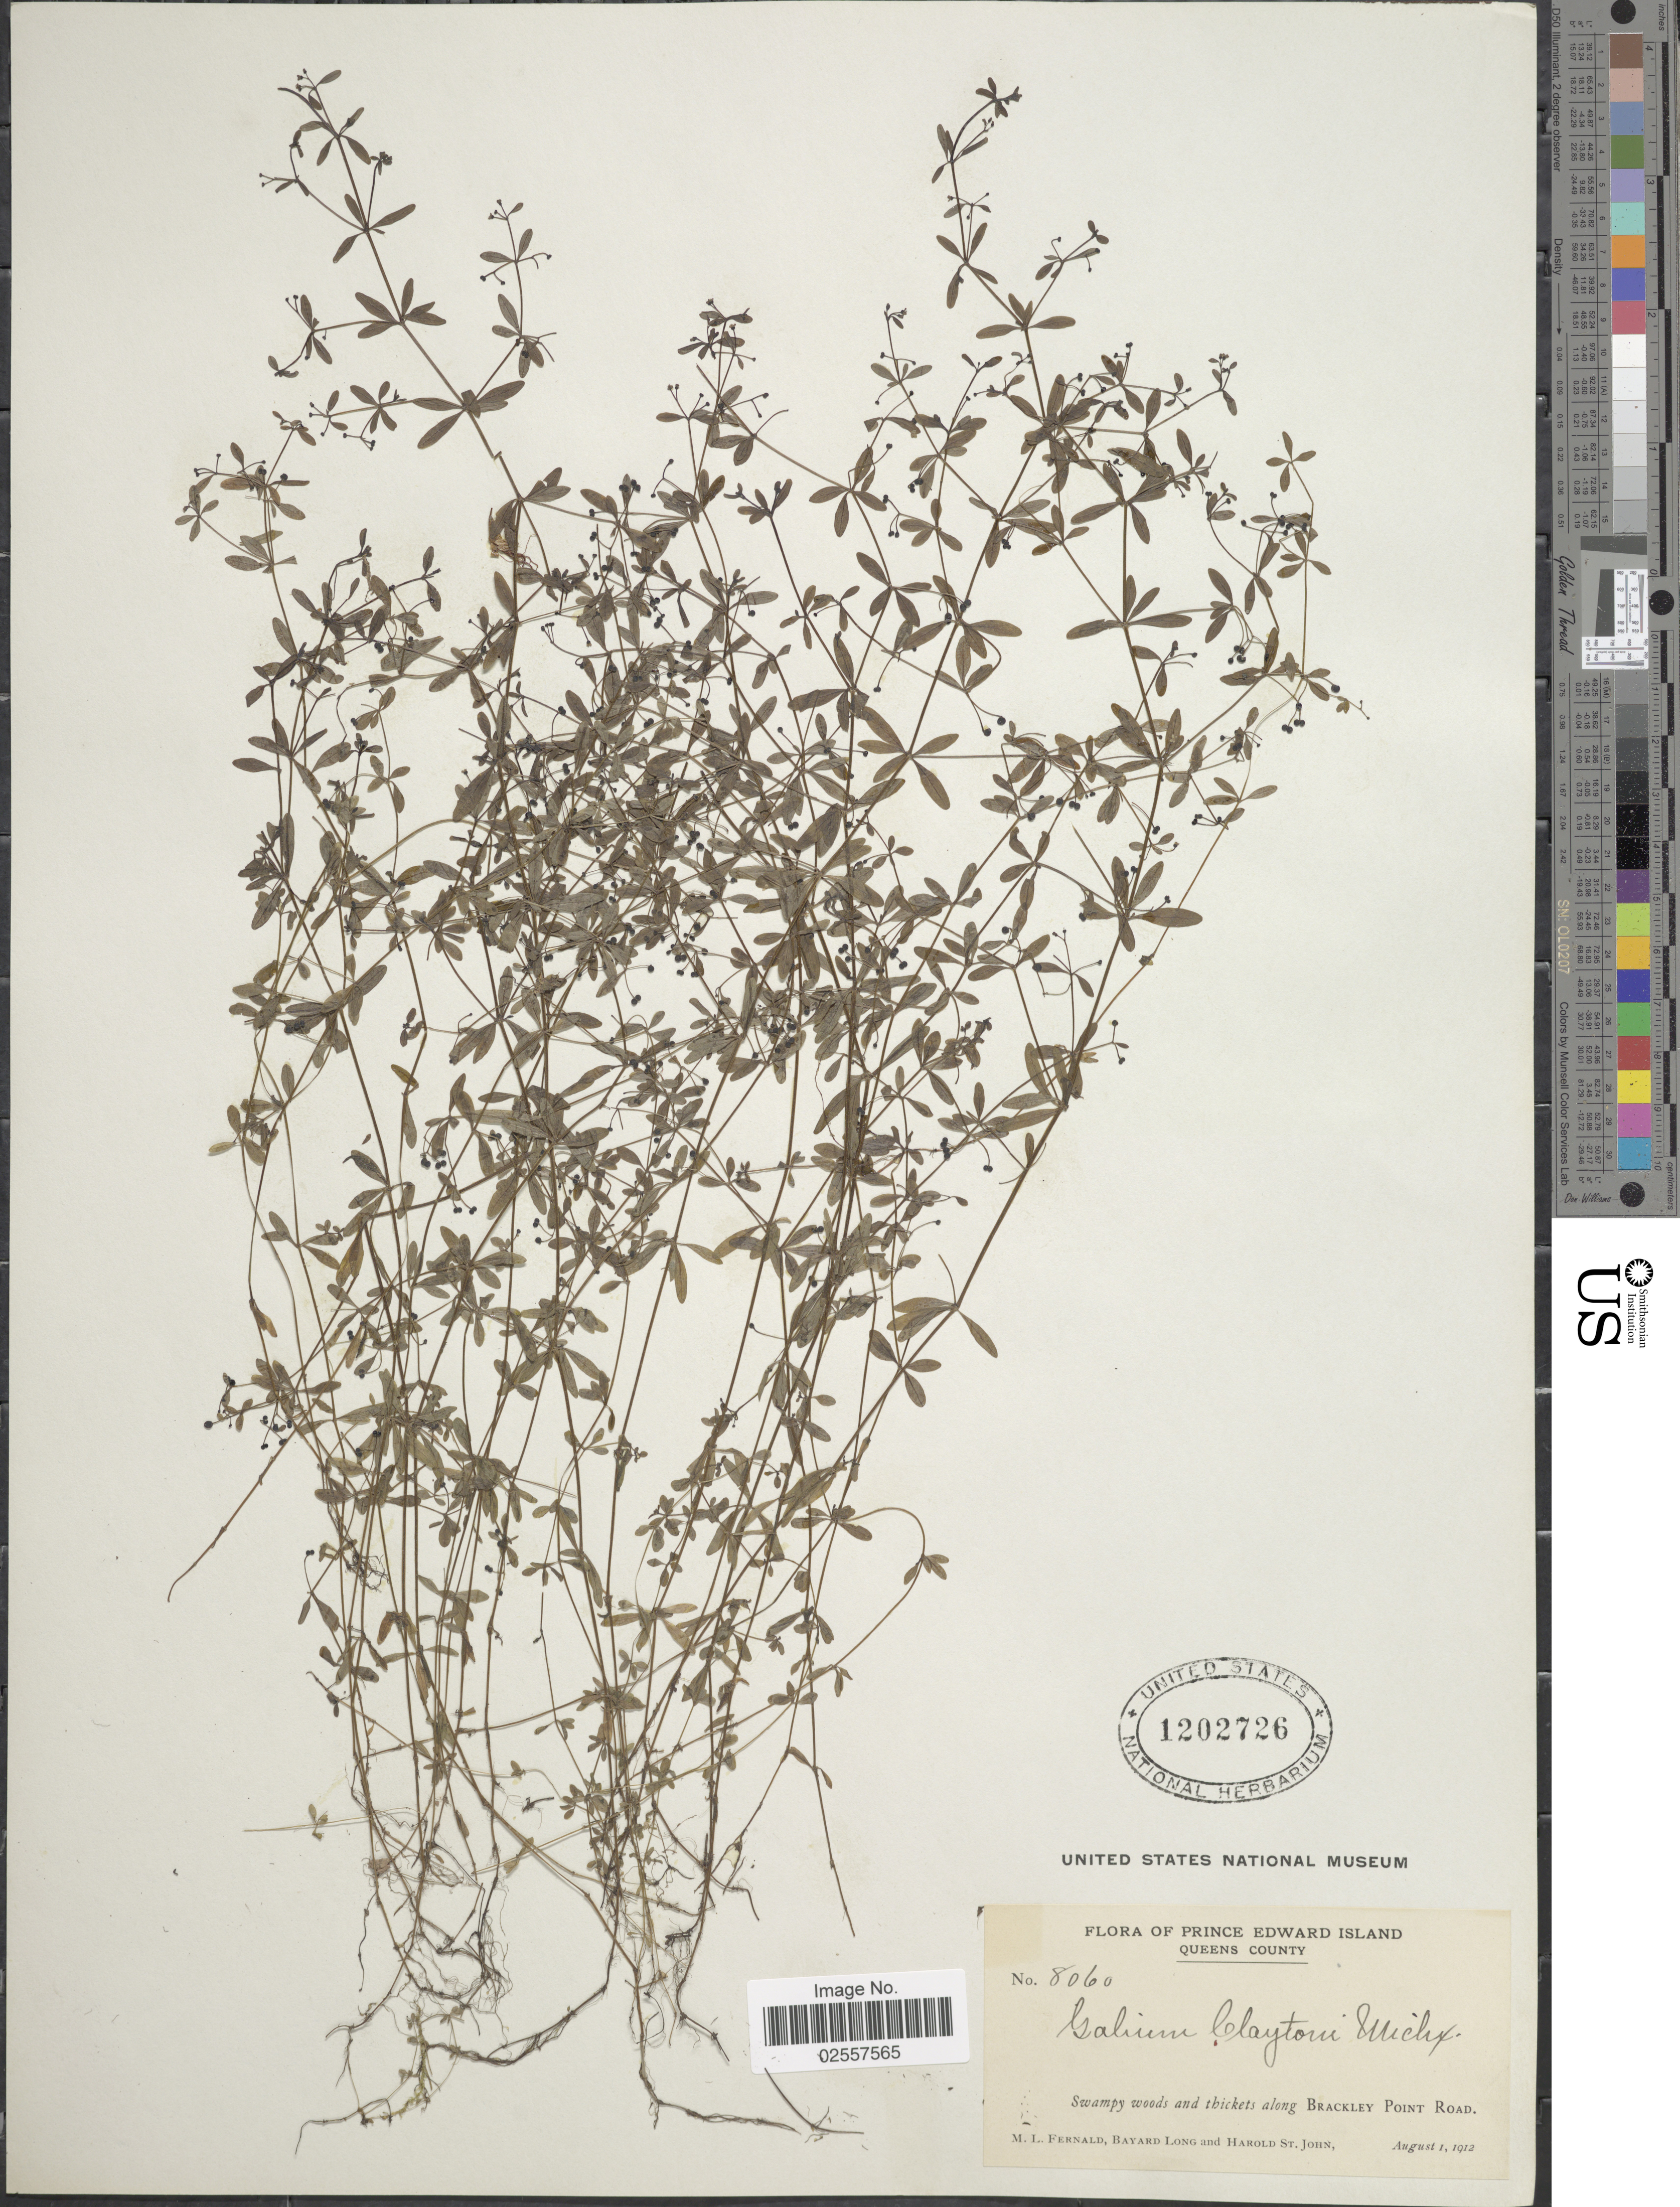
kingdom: Plantae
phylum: Tracheophyta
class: Magnoliopsida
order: Gentianales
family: Rubiaceae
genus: Galium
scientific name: Galium claytoni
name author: Michx.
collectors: M. L. Fernald, B. Long & H. St. John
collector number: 8060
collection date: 1912-08-01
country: Canada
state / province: Prince Edward Island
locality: Queens County, Swampy woods and thickets along Brackley Point Road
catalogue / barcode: US 1202726